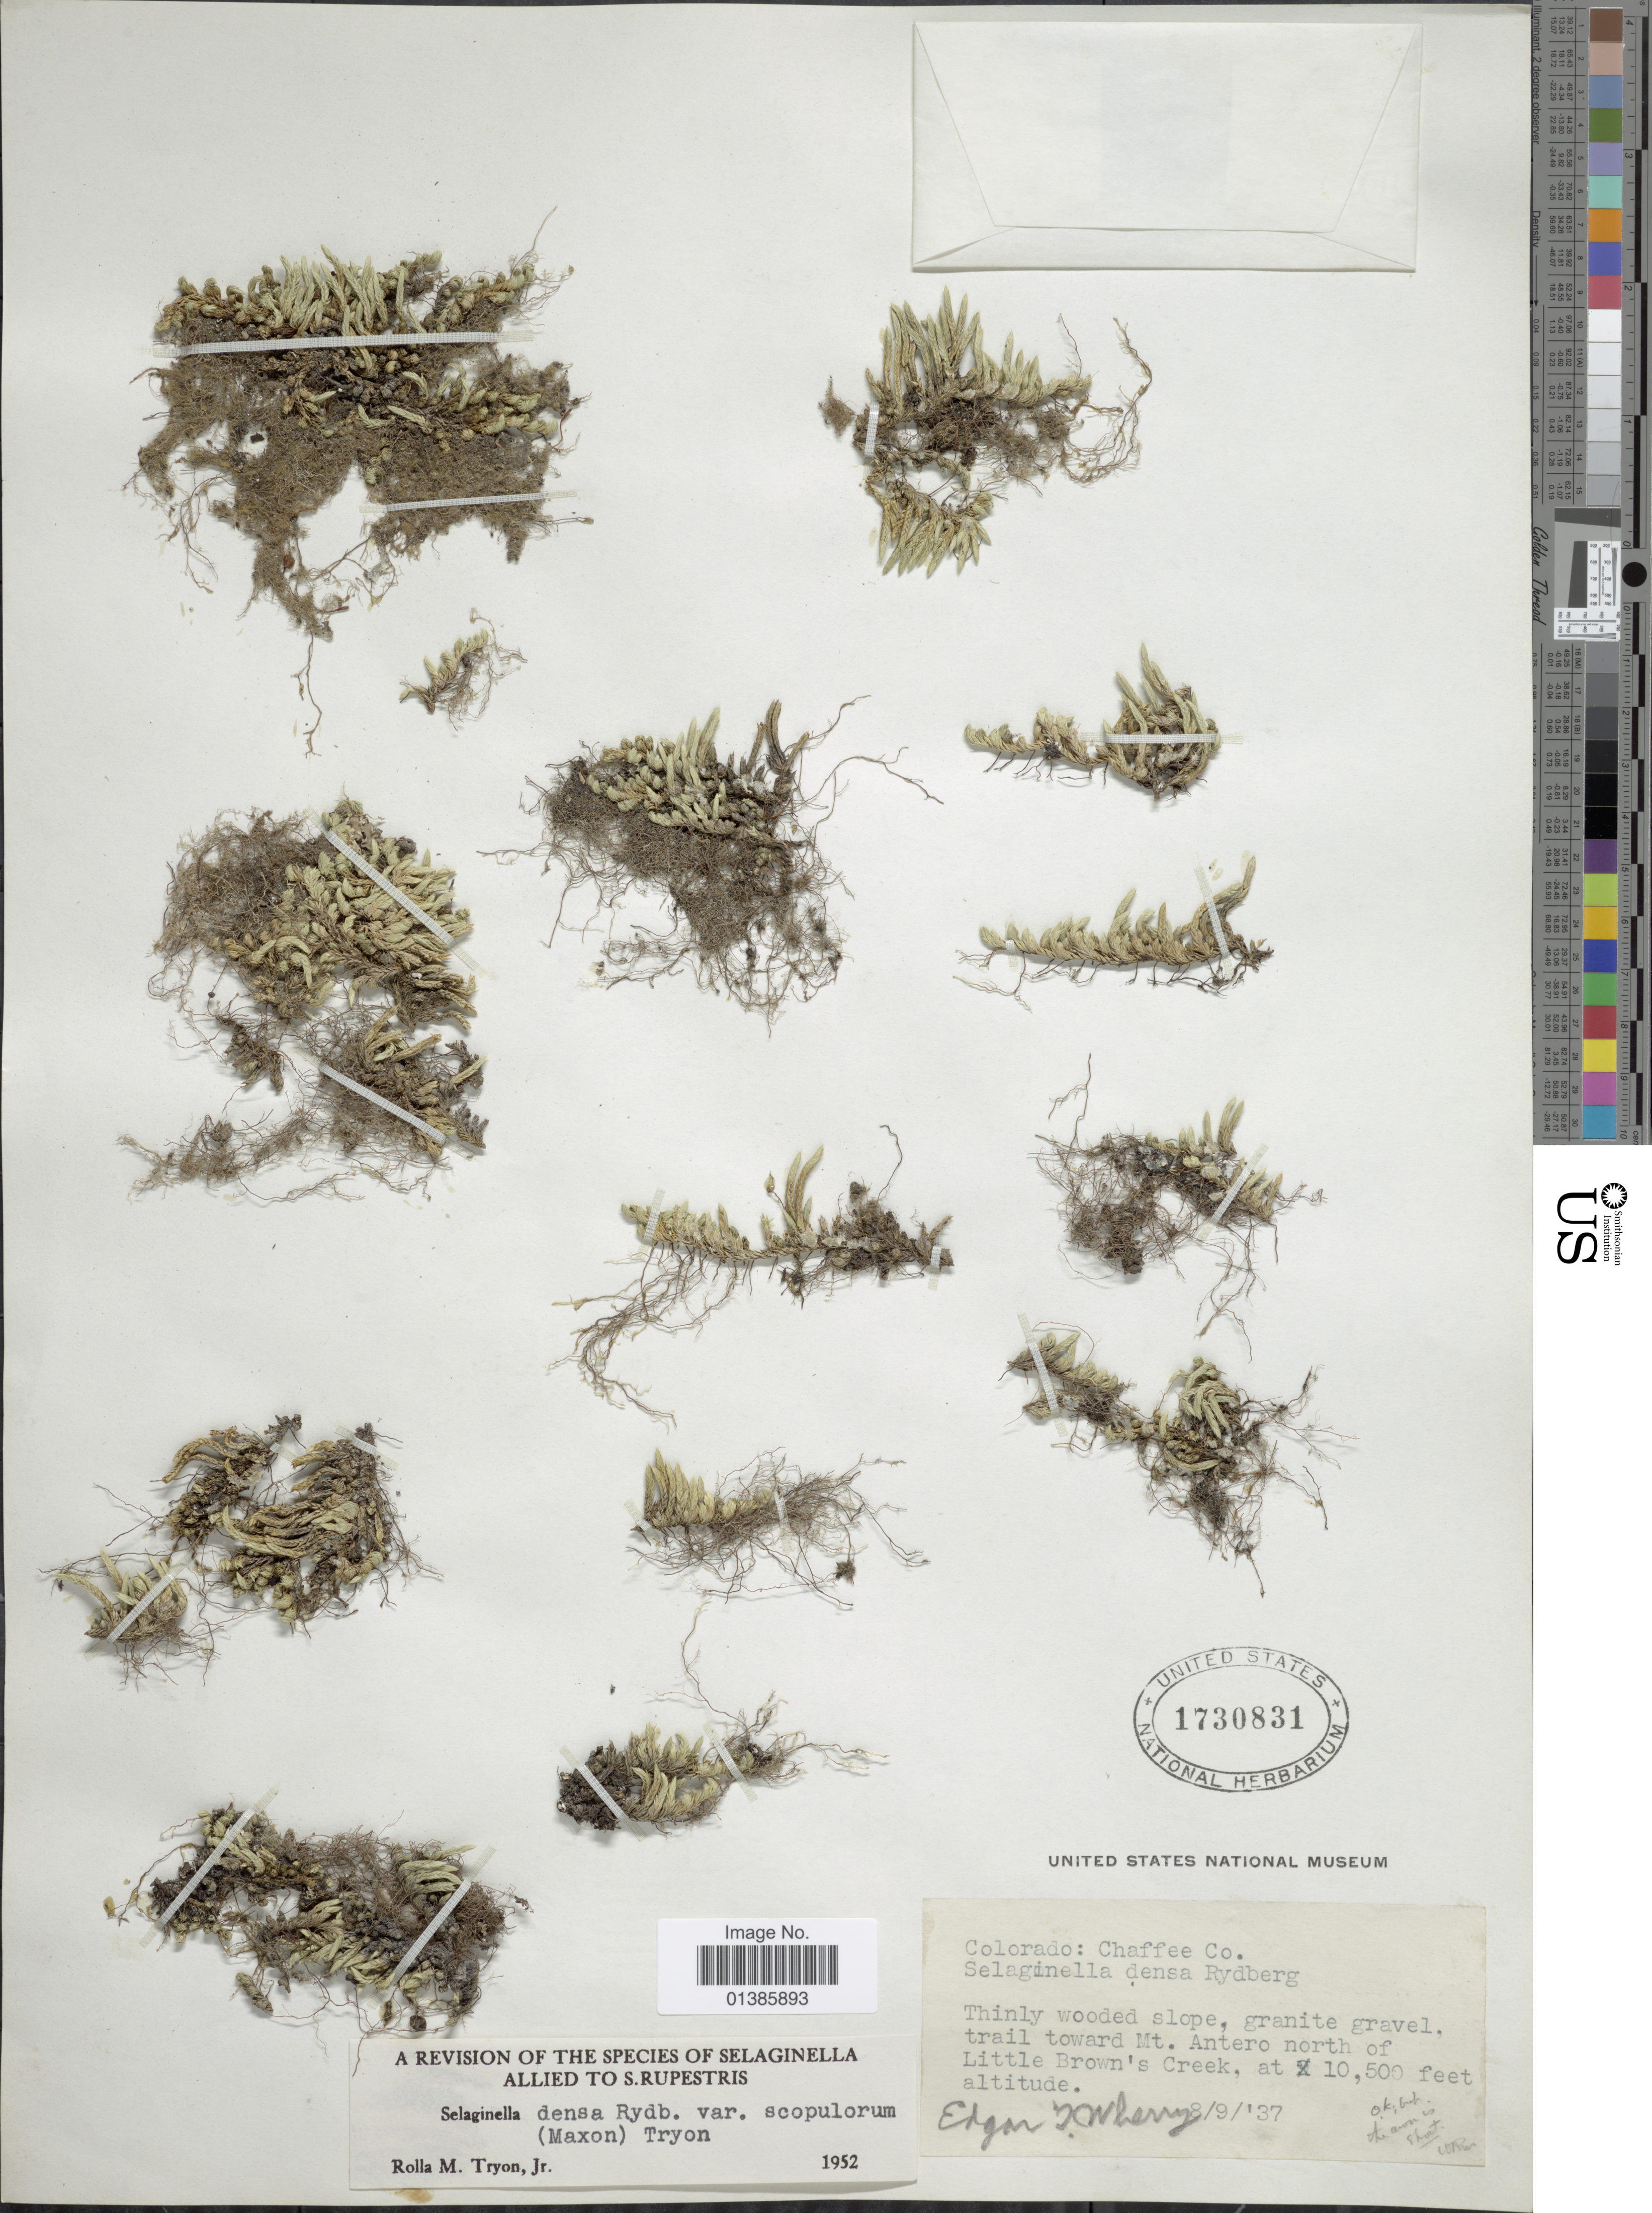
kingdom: Plantae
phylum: Tracheophyta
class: Lycopodiopsida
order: Selaginellales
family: Selaginellaceae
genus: Selaginella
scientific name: Selaginella densa var. scopulorum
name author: (Maxon) R.M. Tryon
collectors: E. Wherry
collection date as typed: Transcribed d/m/y: 9/8/37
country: United States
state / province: Colorado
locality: Chaffee Co. Thinly wooded slope. granite gravel, trail toward Mt. Antero north of Little Brown's Creek.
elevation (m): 3200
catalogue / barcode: US 1730831